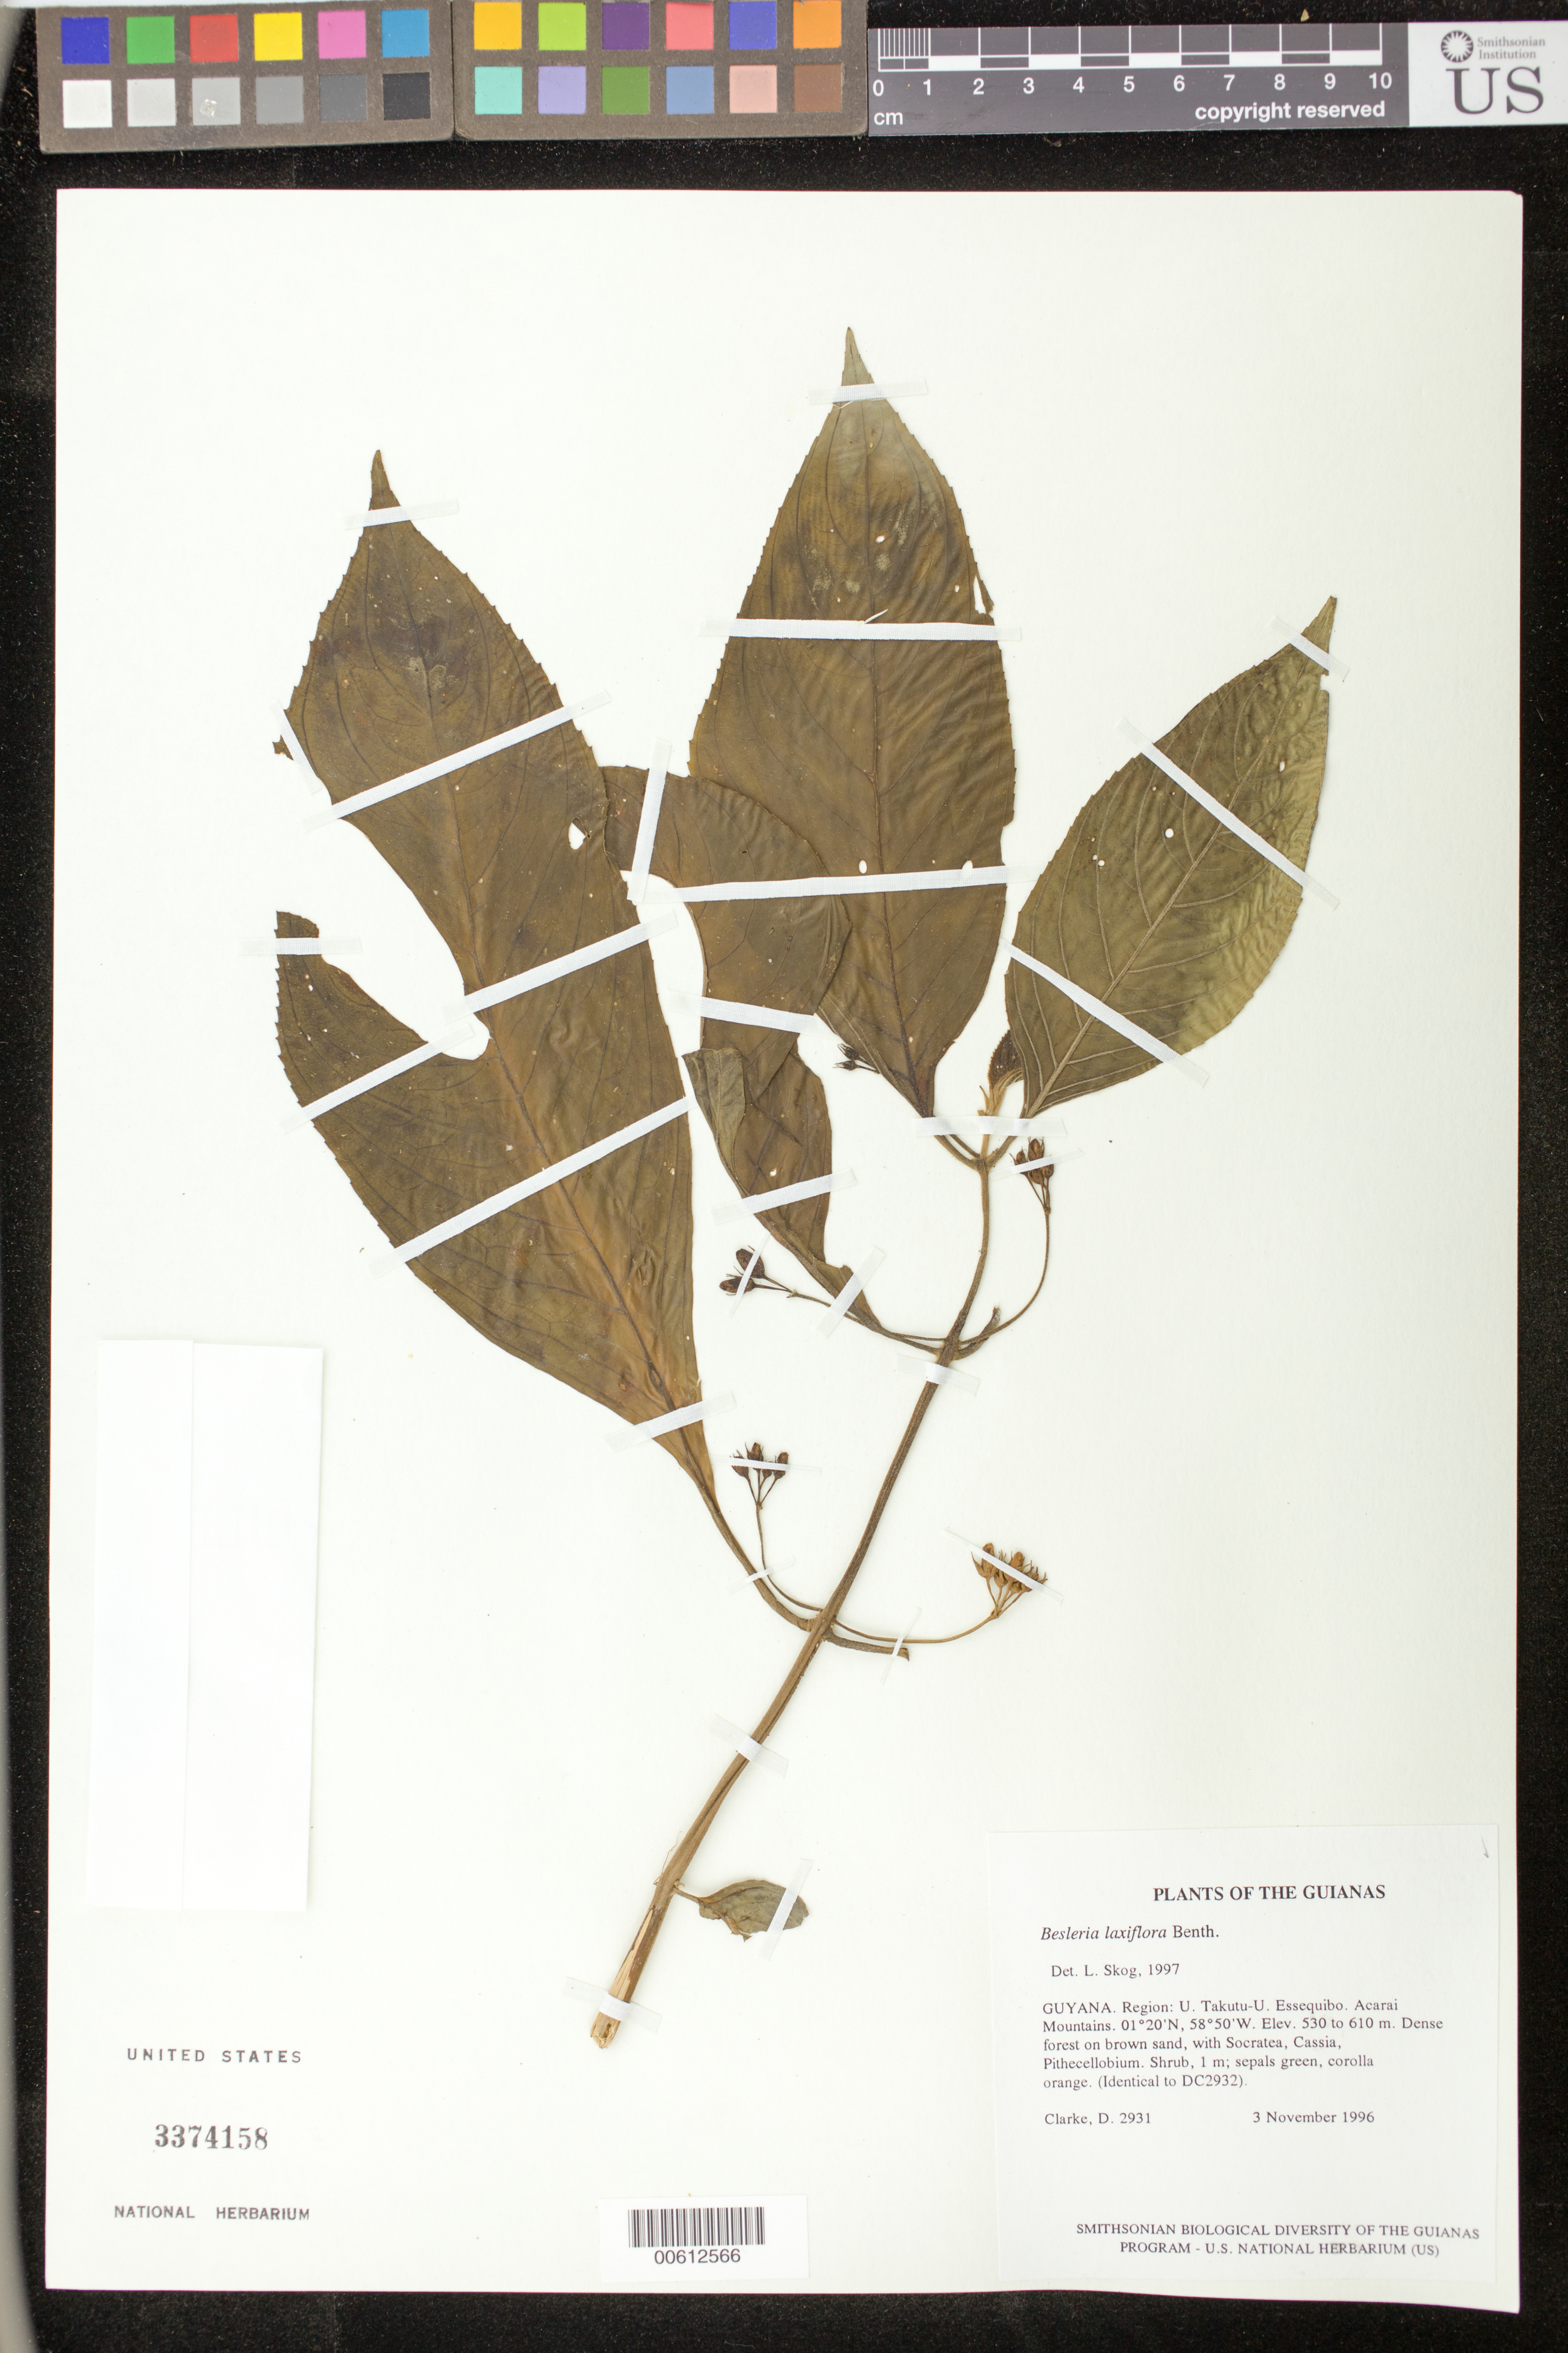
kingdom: Plantae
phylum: Tracheophyta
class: Magnoliopsida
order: Lamiales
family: Gesneriaceae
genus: Besleria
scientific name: Besleria laxiflora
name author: Benth.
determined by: Skog, Laurence E.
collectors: H. D. Clarke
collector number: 2931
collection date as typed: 03 Nov 1996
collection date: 1996-11-03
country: Guyana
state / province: U. Takutu-U. Essequibo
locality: Acarai Mountains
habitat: Dense forest on brown sand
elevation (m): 530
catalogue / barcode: US 3374158